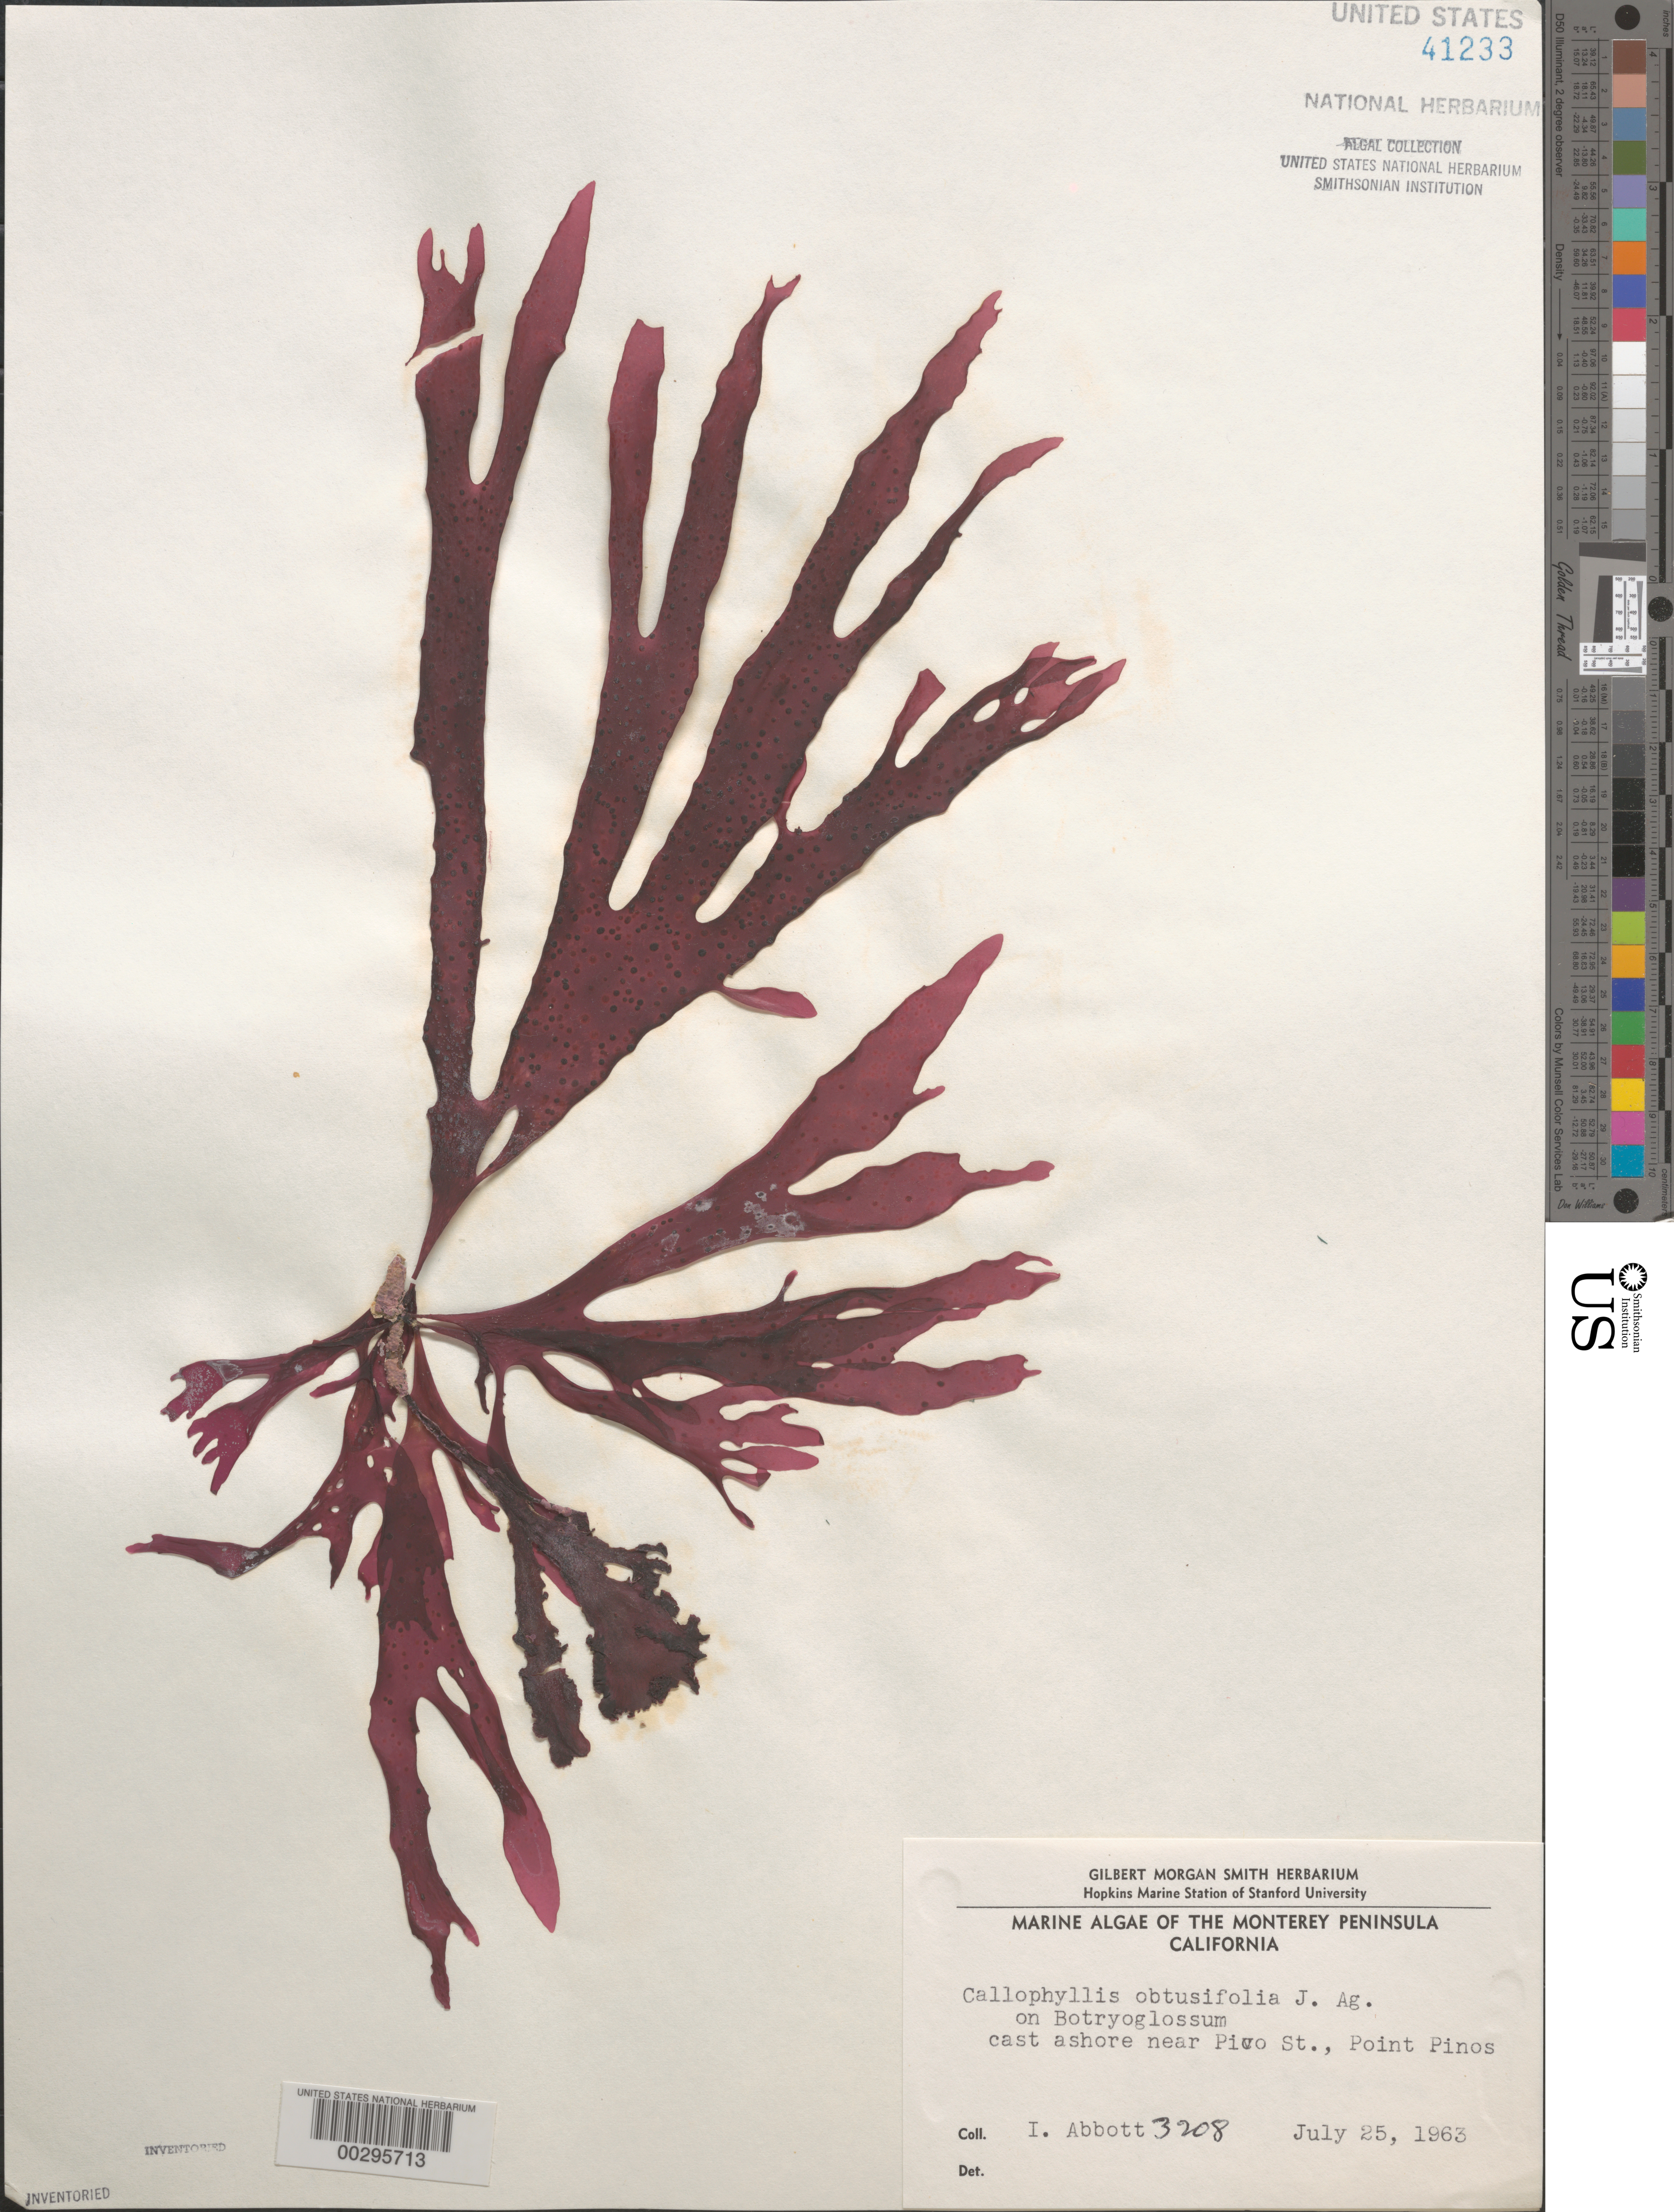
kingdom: Plantae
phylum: Rhodophyta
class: Florideophyceae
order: Gigartinales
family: Kallymeniaceae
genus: Callophyllis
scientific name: Callophyllis obtusifolia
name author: J. Agardh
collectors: I. A. Abbott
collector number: IAA 3208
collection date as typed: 25 Jul 1963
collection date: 1963-07-25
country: United States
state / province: California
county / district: Monterey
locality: Point Pinos, near Pico Street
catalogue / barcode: US 41233